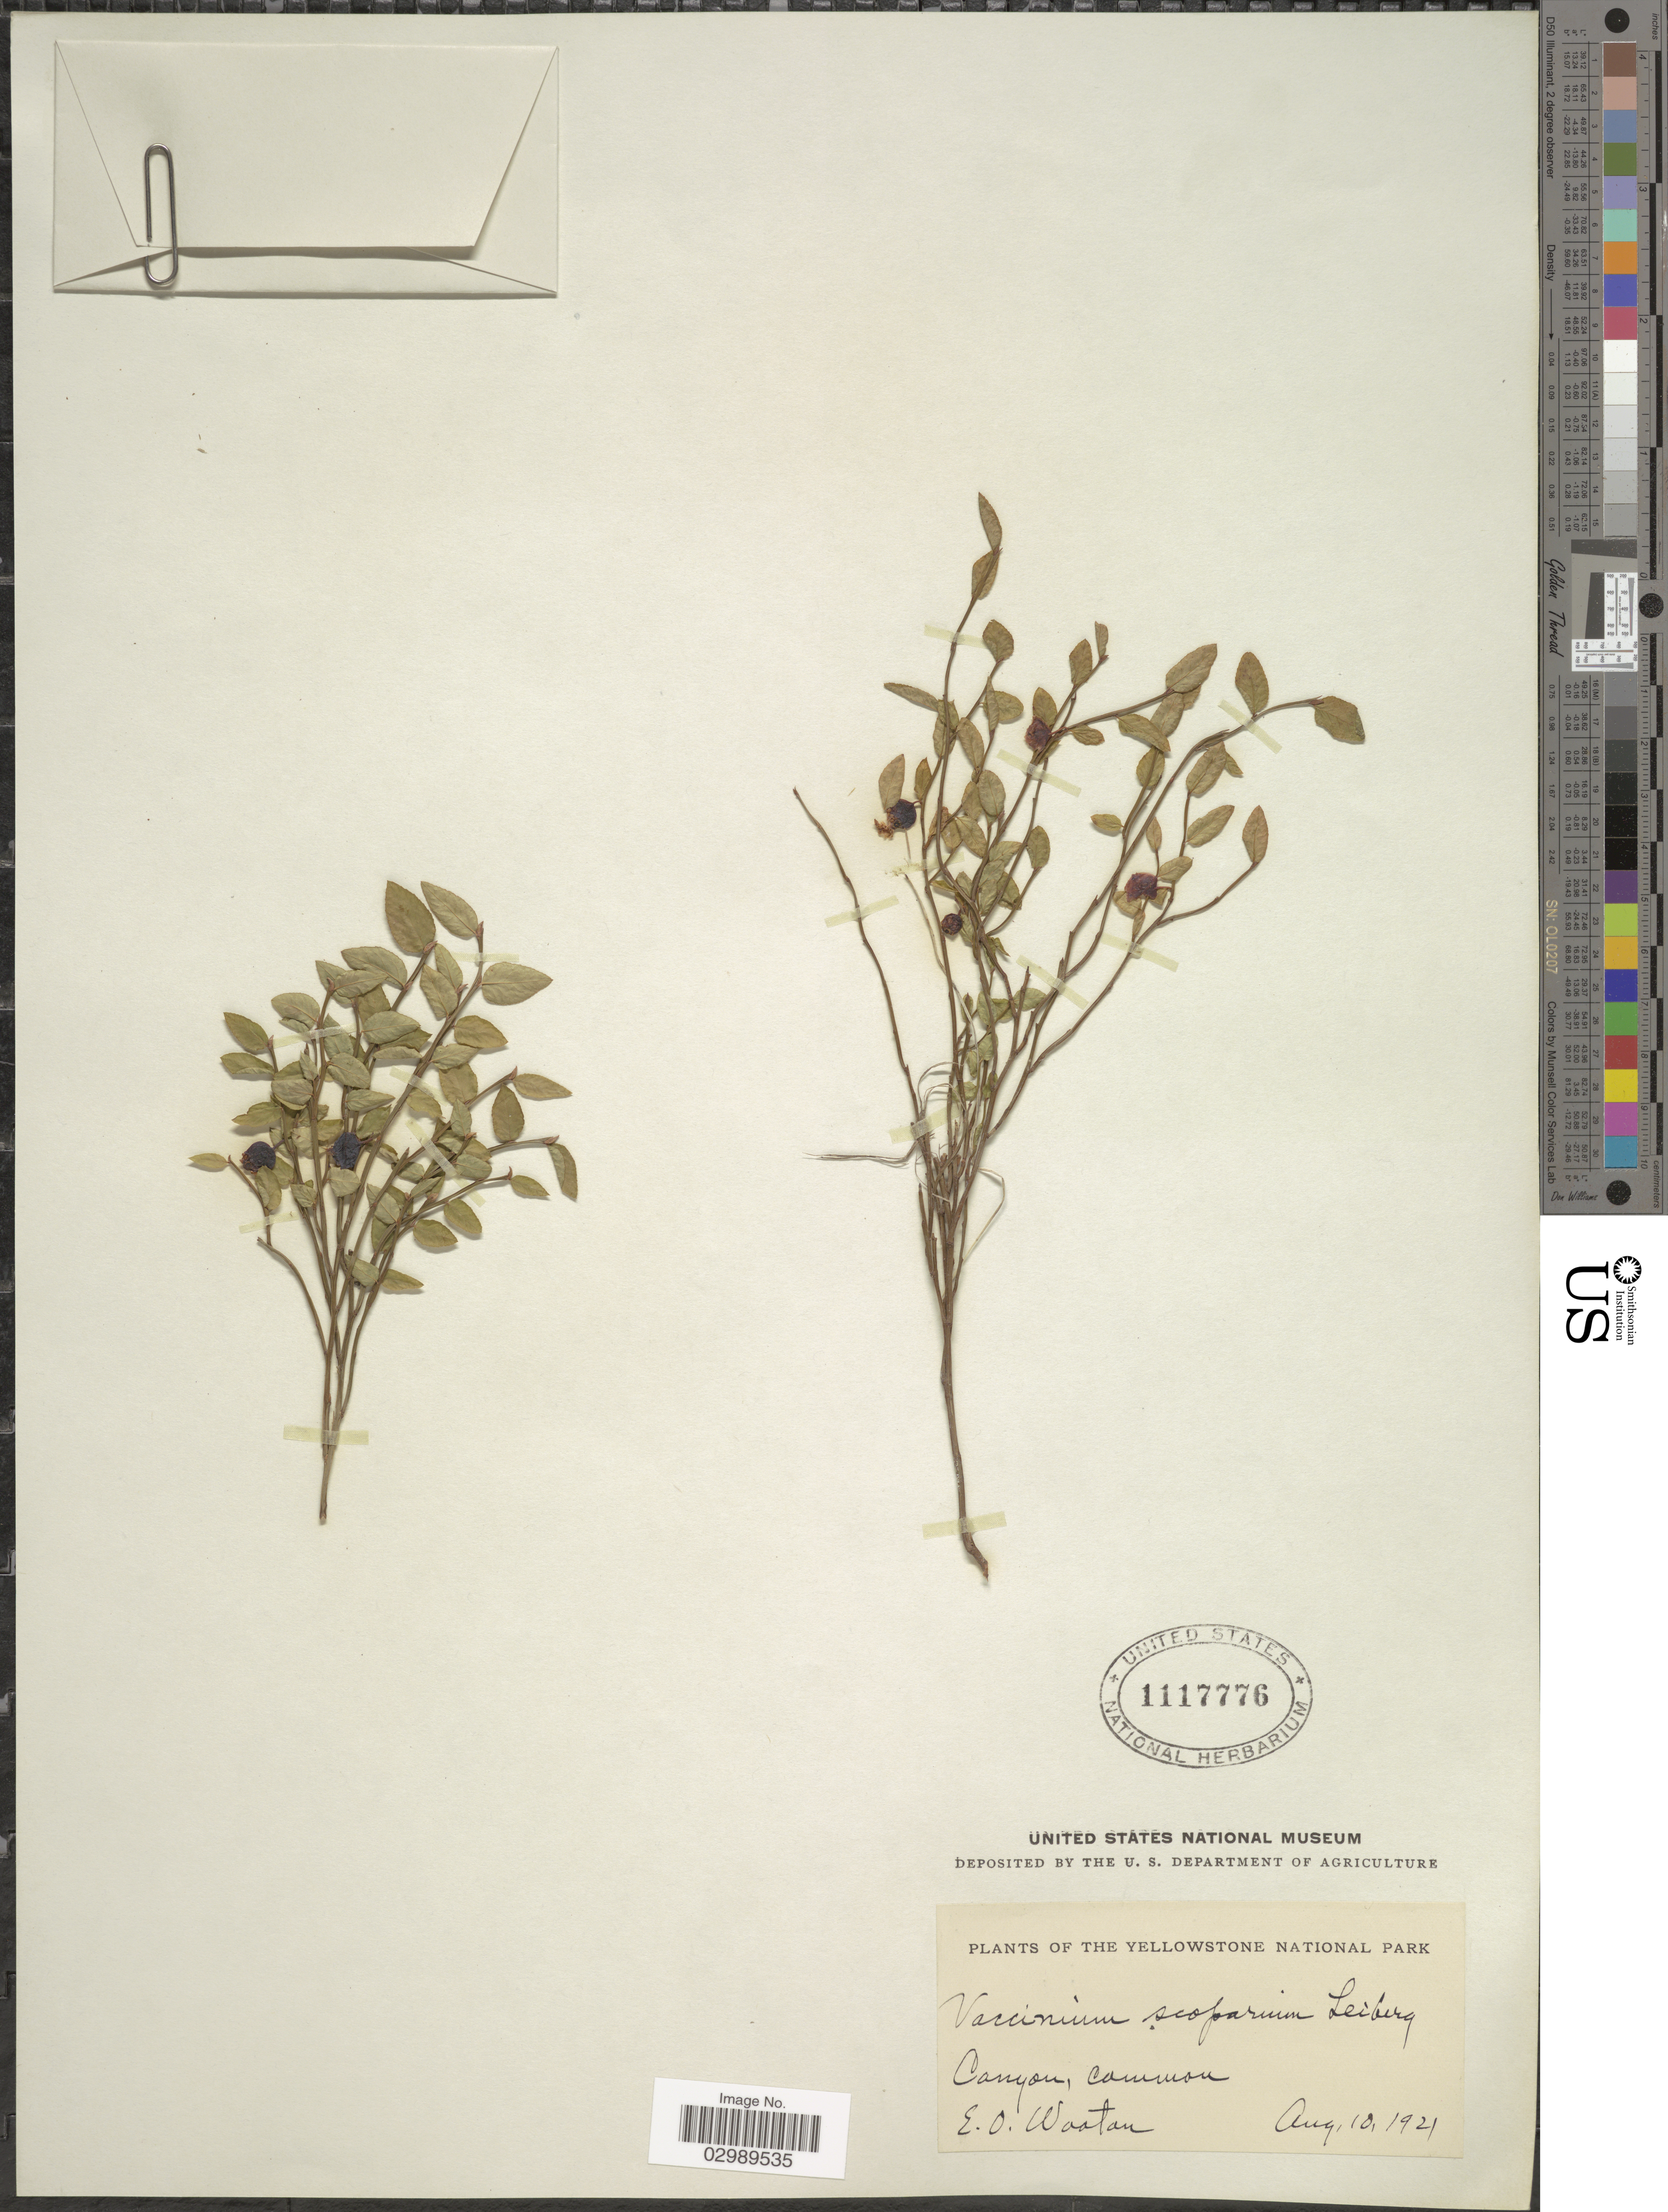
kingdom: Plantae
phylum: Tracheophyta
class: Magnoliopsida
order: Ericales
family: Ericaceae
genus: Vaccinium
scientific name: Vaccinium scoparium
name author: Leiberg ex Coville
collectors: E. O. Wooton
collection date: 1921-08-10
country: United States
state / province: Wyoming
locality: The Yellowstone National Park, Canyon.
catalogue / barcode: US 1117776